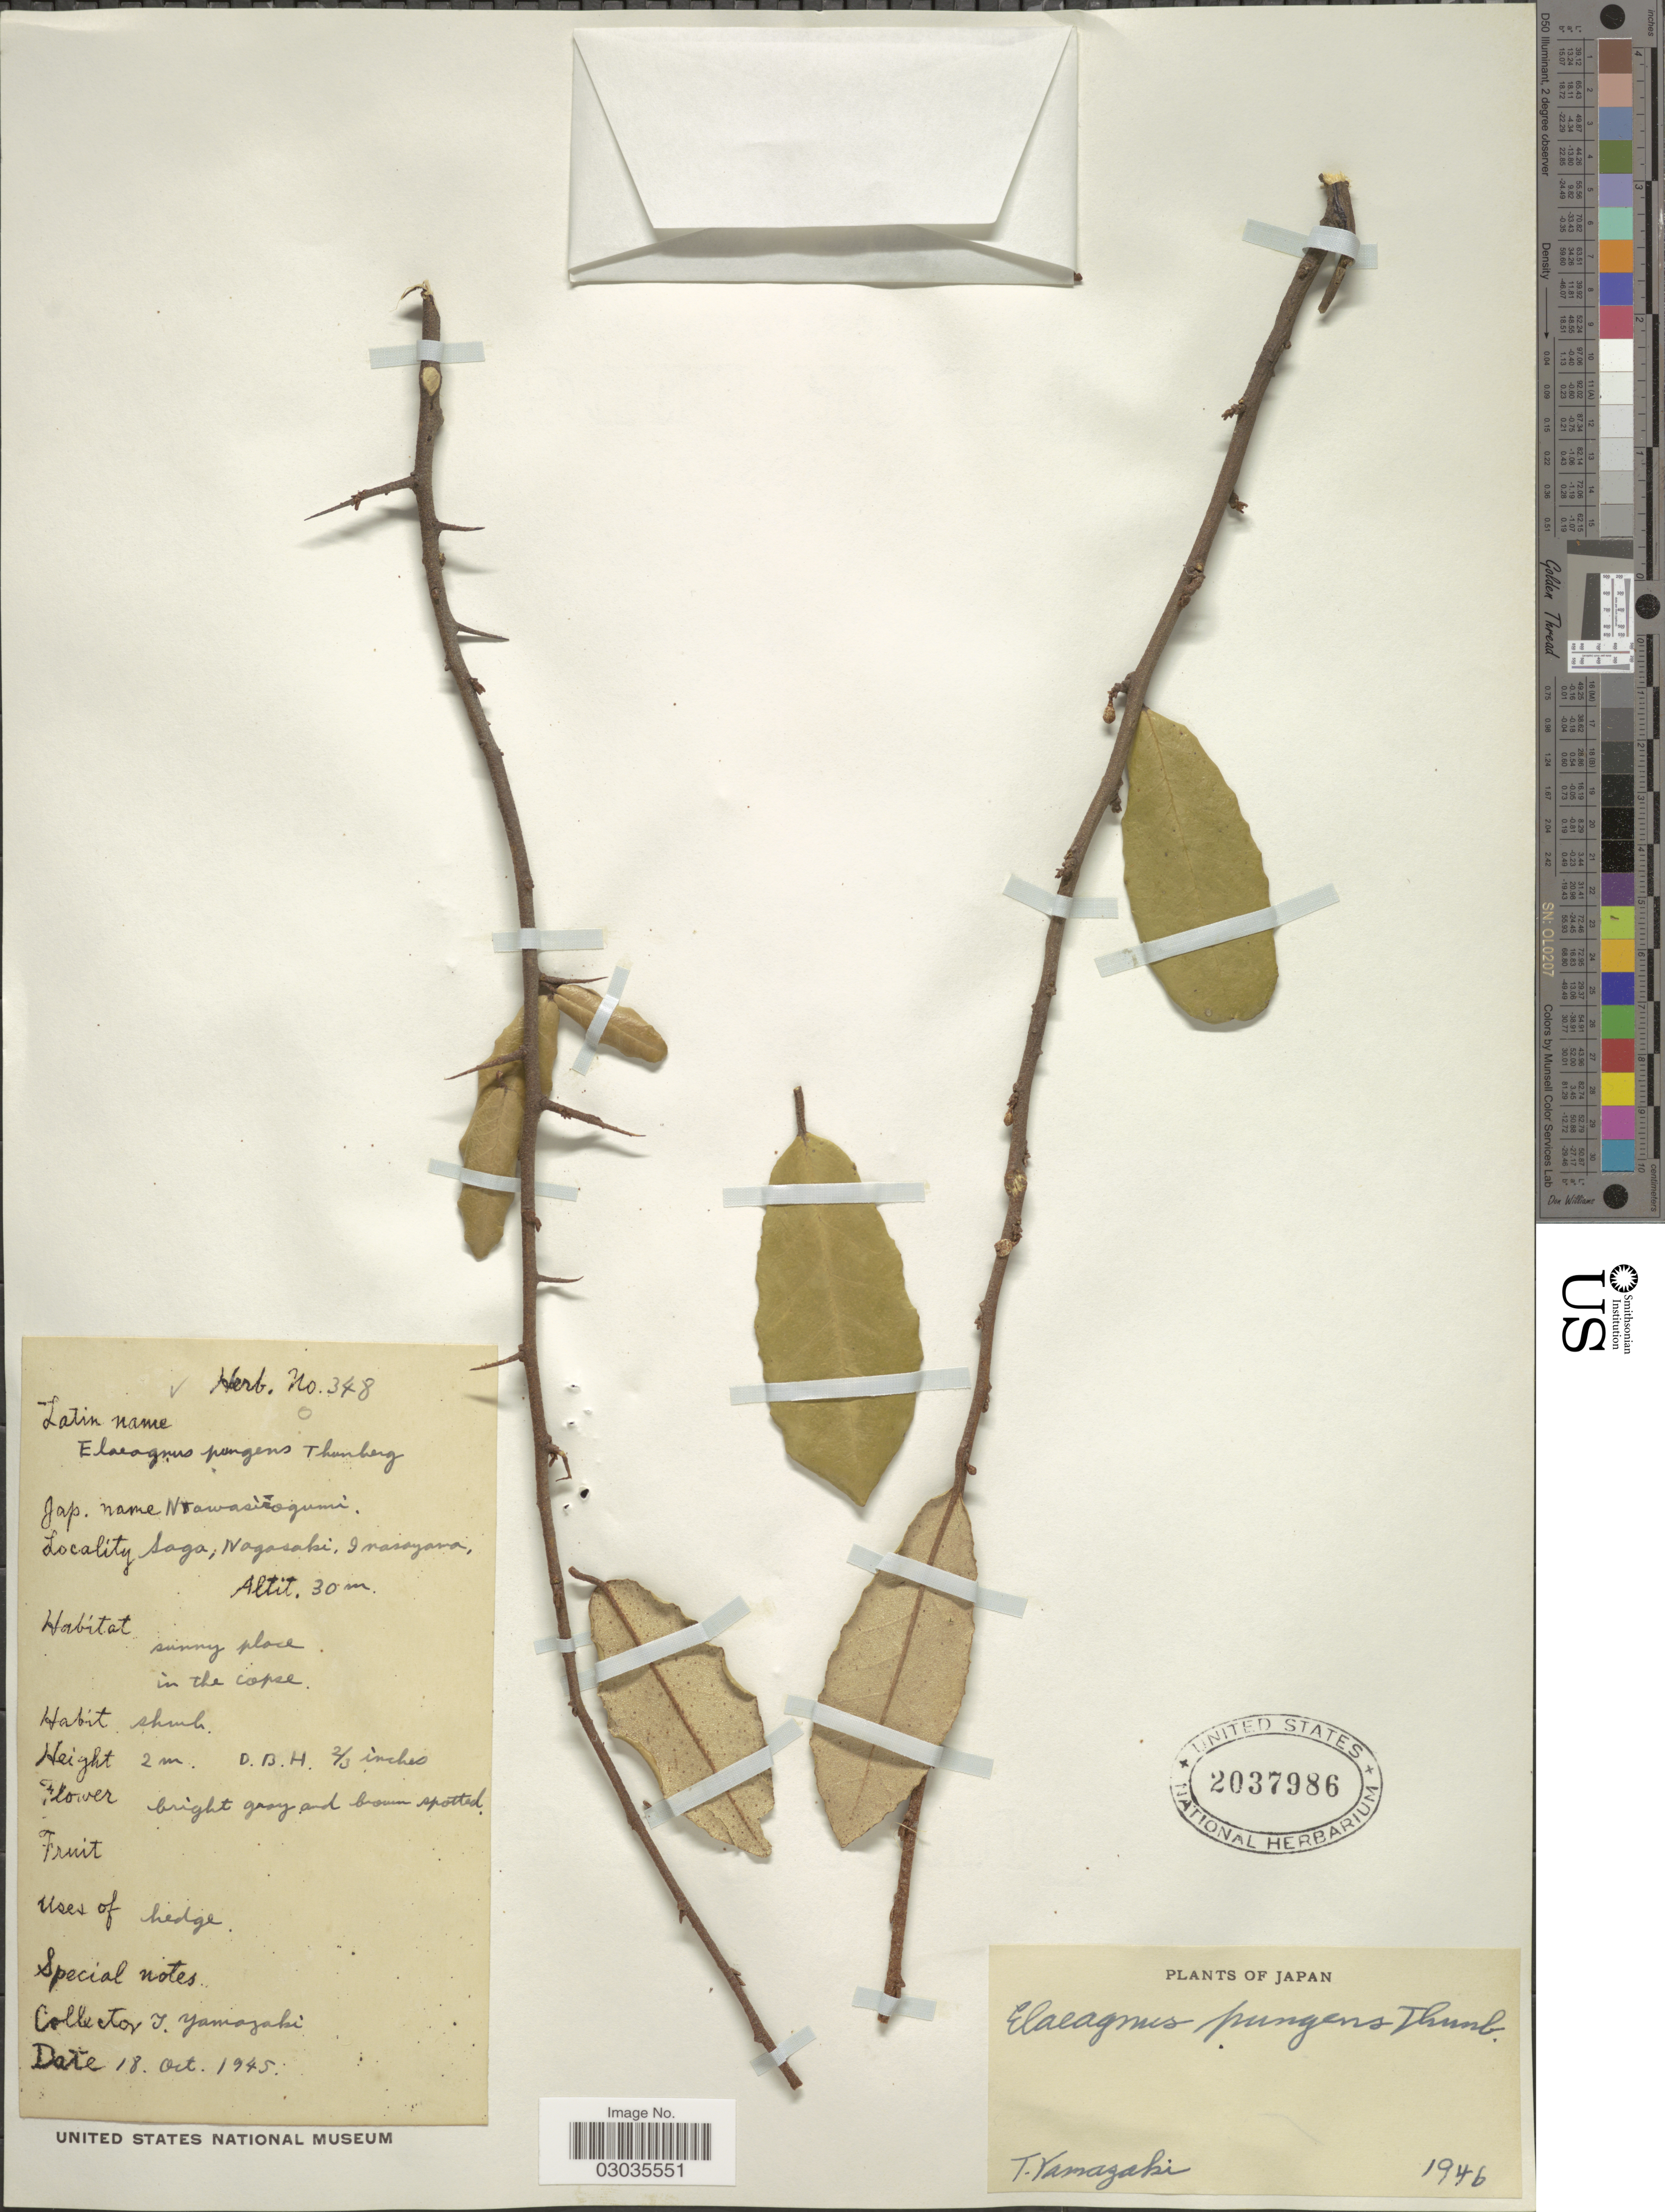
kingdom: Plantae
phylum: Tracheophyta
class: Magnoliopsida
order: Rosales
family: Elaeagnaceae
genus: Elaeagnus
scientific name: Elaeagnus pungens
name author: Thunb.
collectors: T. Yamazaki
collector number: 348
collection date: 1945-10-18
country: Japan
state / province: Nagasaki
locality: Saga, Inasayama.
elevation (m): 30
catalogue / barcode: US 2037986